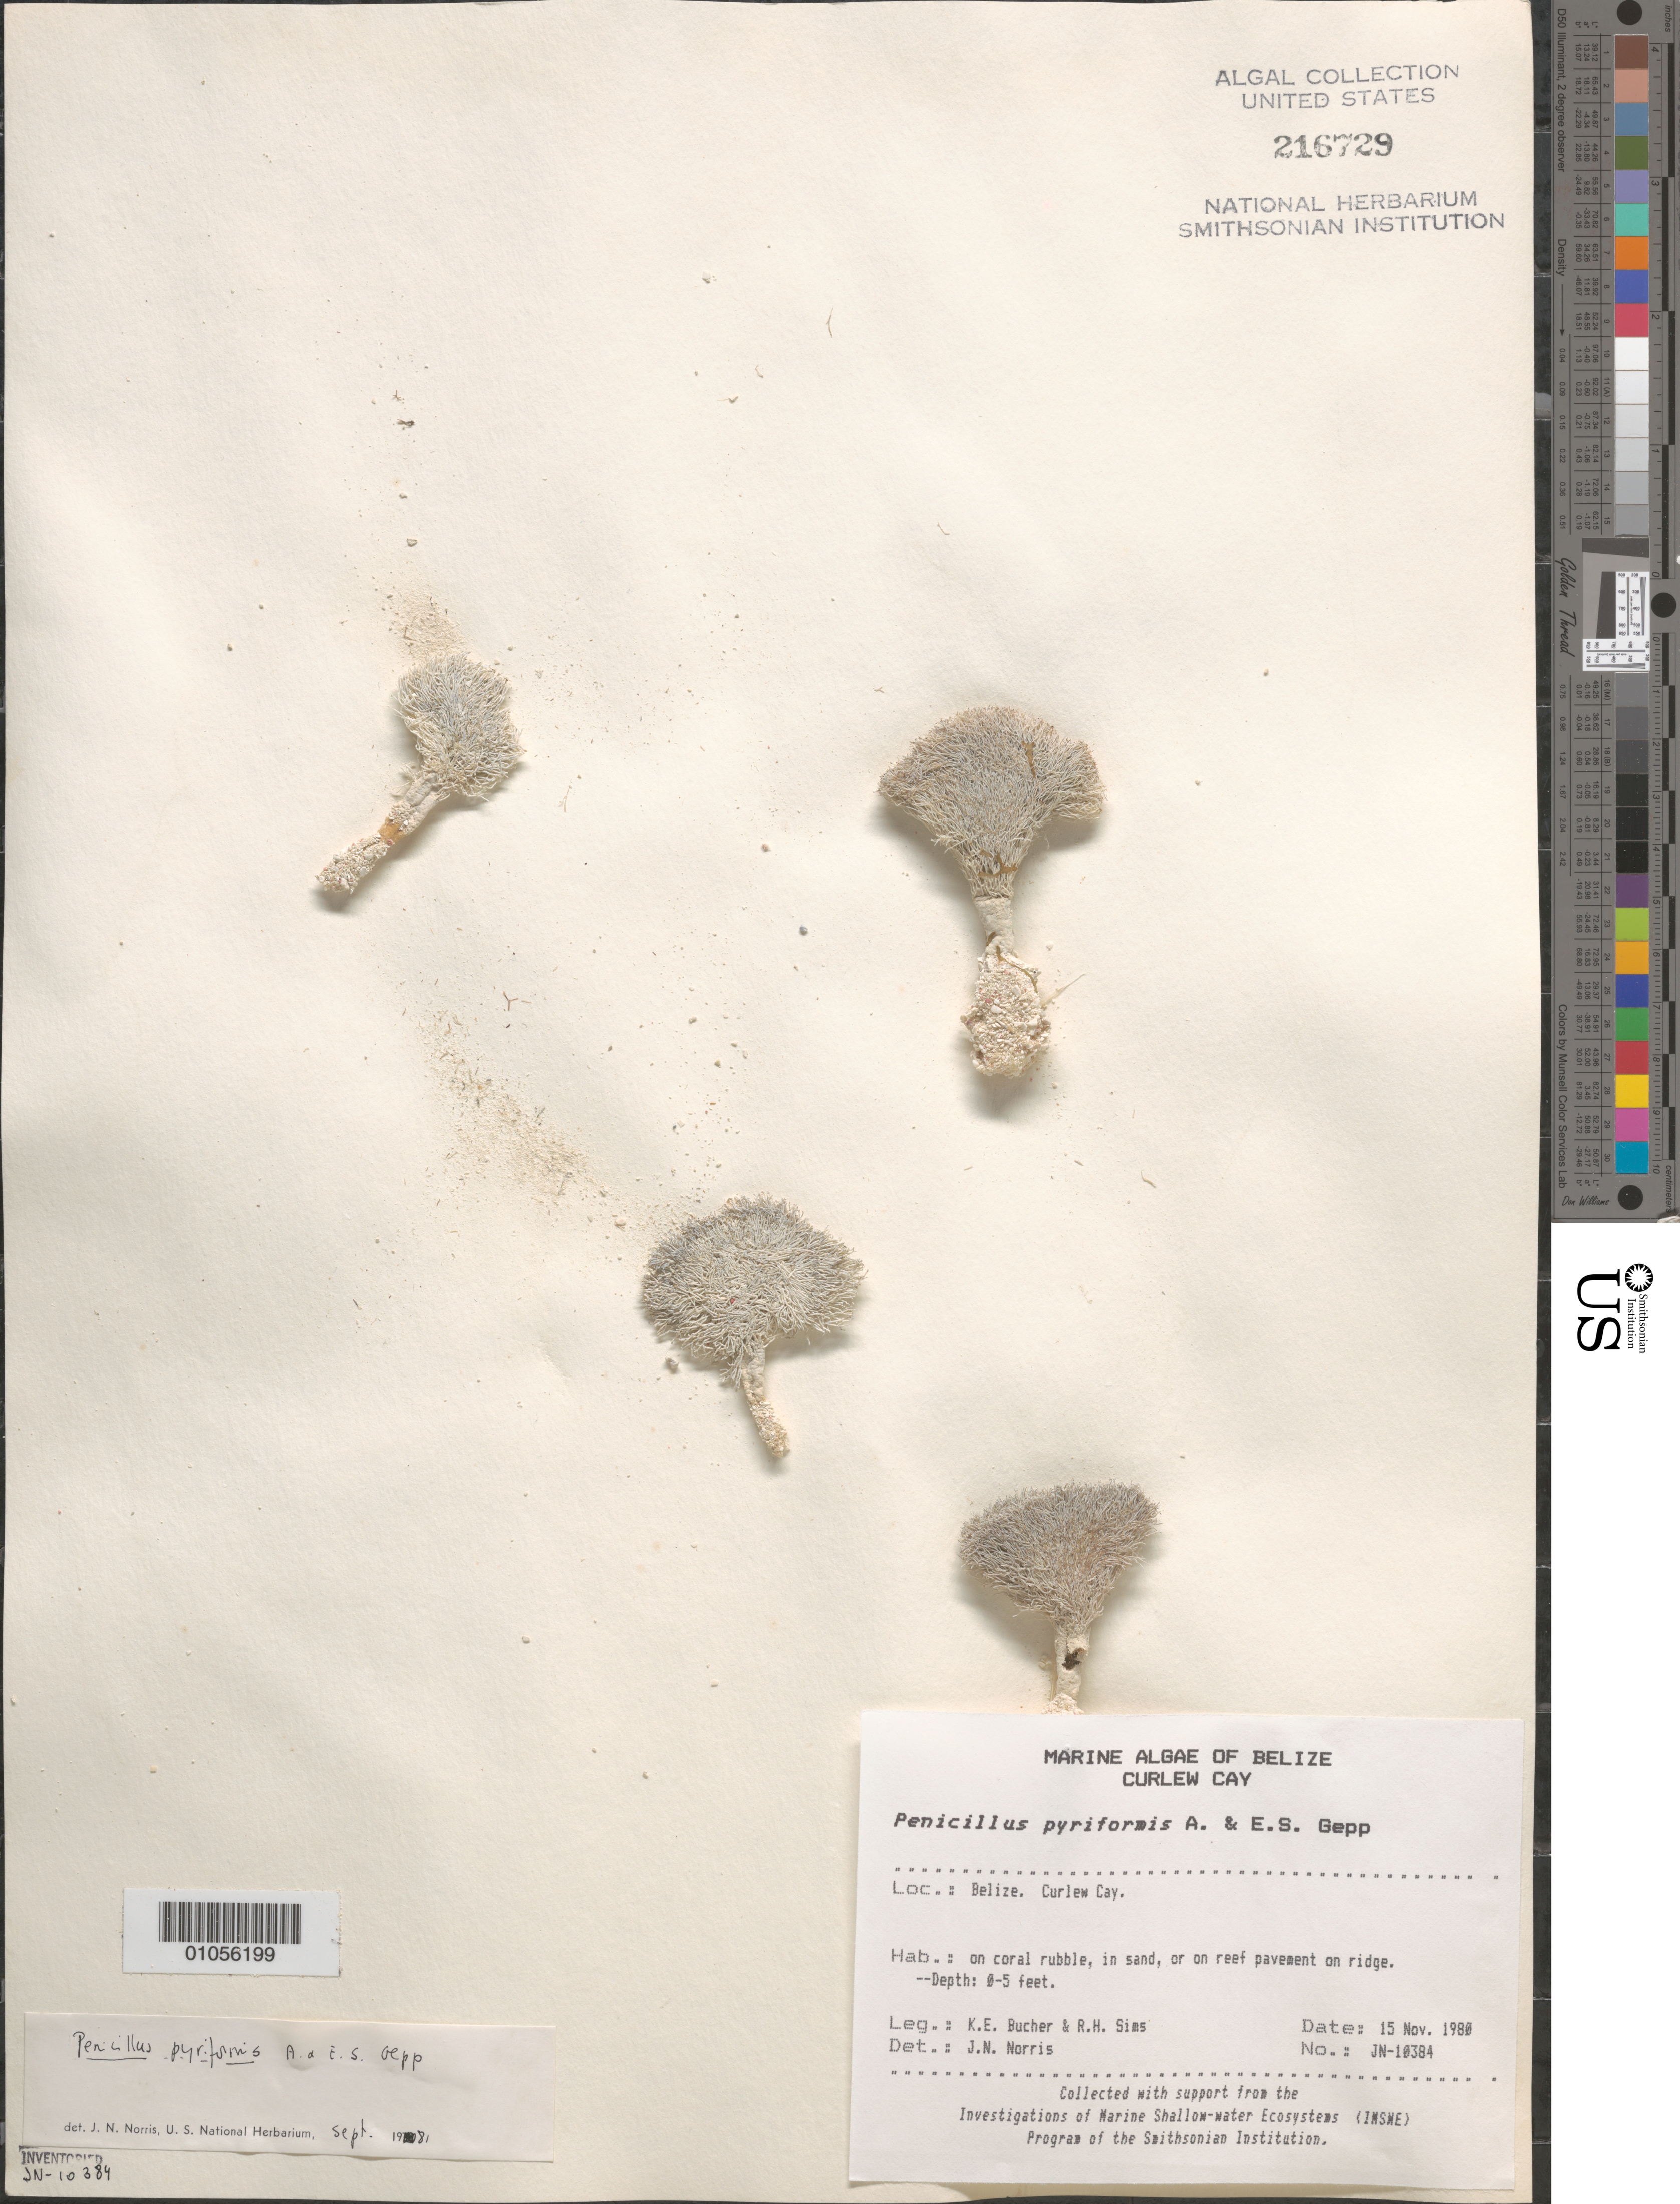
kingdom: Plantae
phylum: Chlorophyta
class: Ulvophyceae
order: Bryopsidales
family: Udoteaceae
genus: Penicillus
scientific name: Penicillus pyriformis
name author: A. Gepp & E. Gepp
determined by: Norris, James N.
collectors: K. E. Bucher & R. H. Sims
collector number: JN-10384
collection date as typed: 15 Nov 1980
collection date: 1980-11-15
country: Belize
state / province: Stann Creek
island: Curlew Cay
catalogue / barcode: US 216729